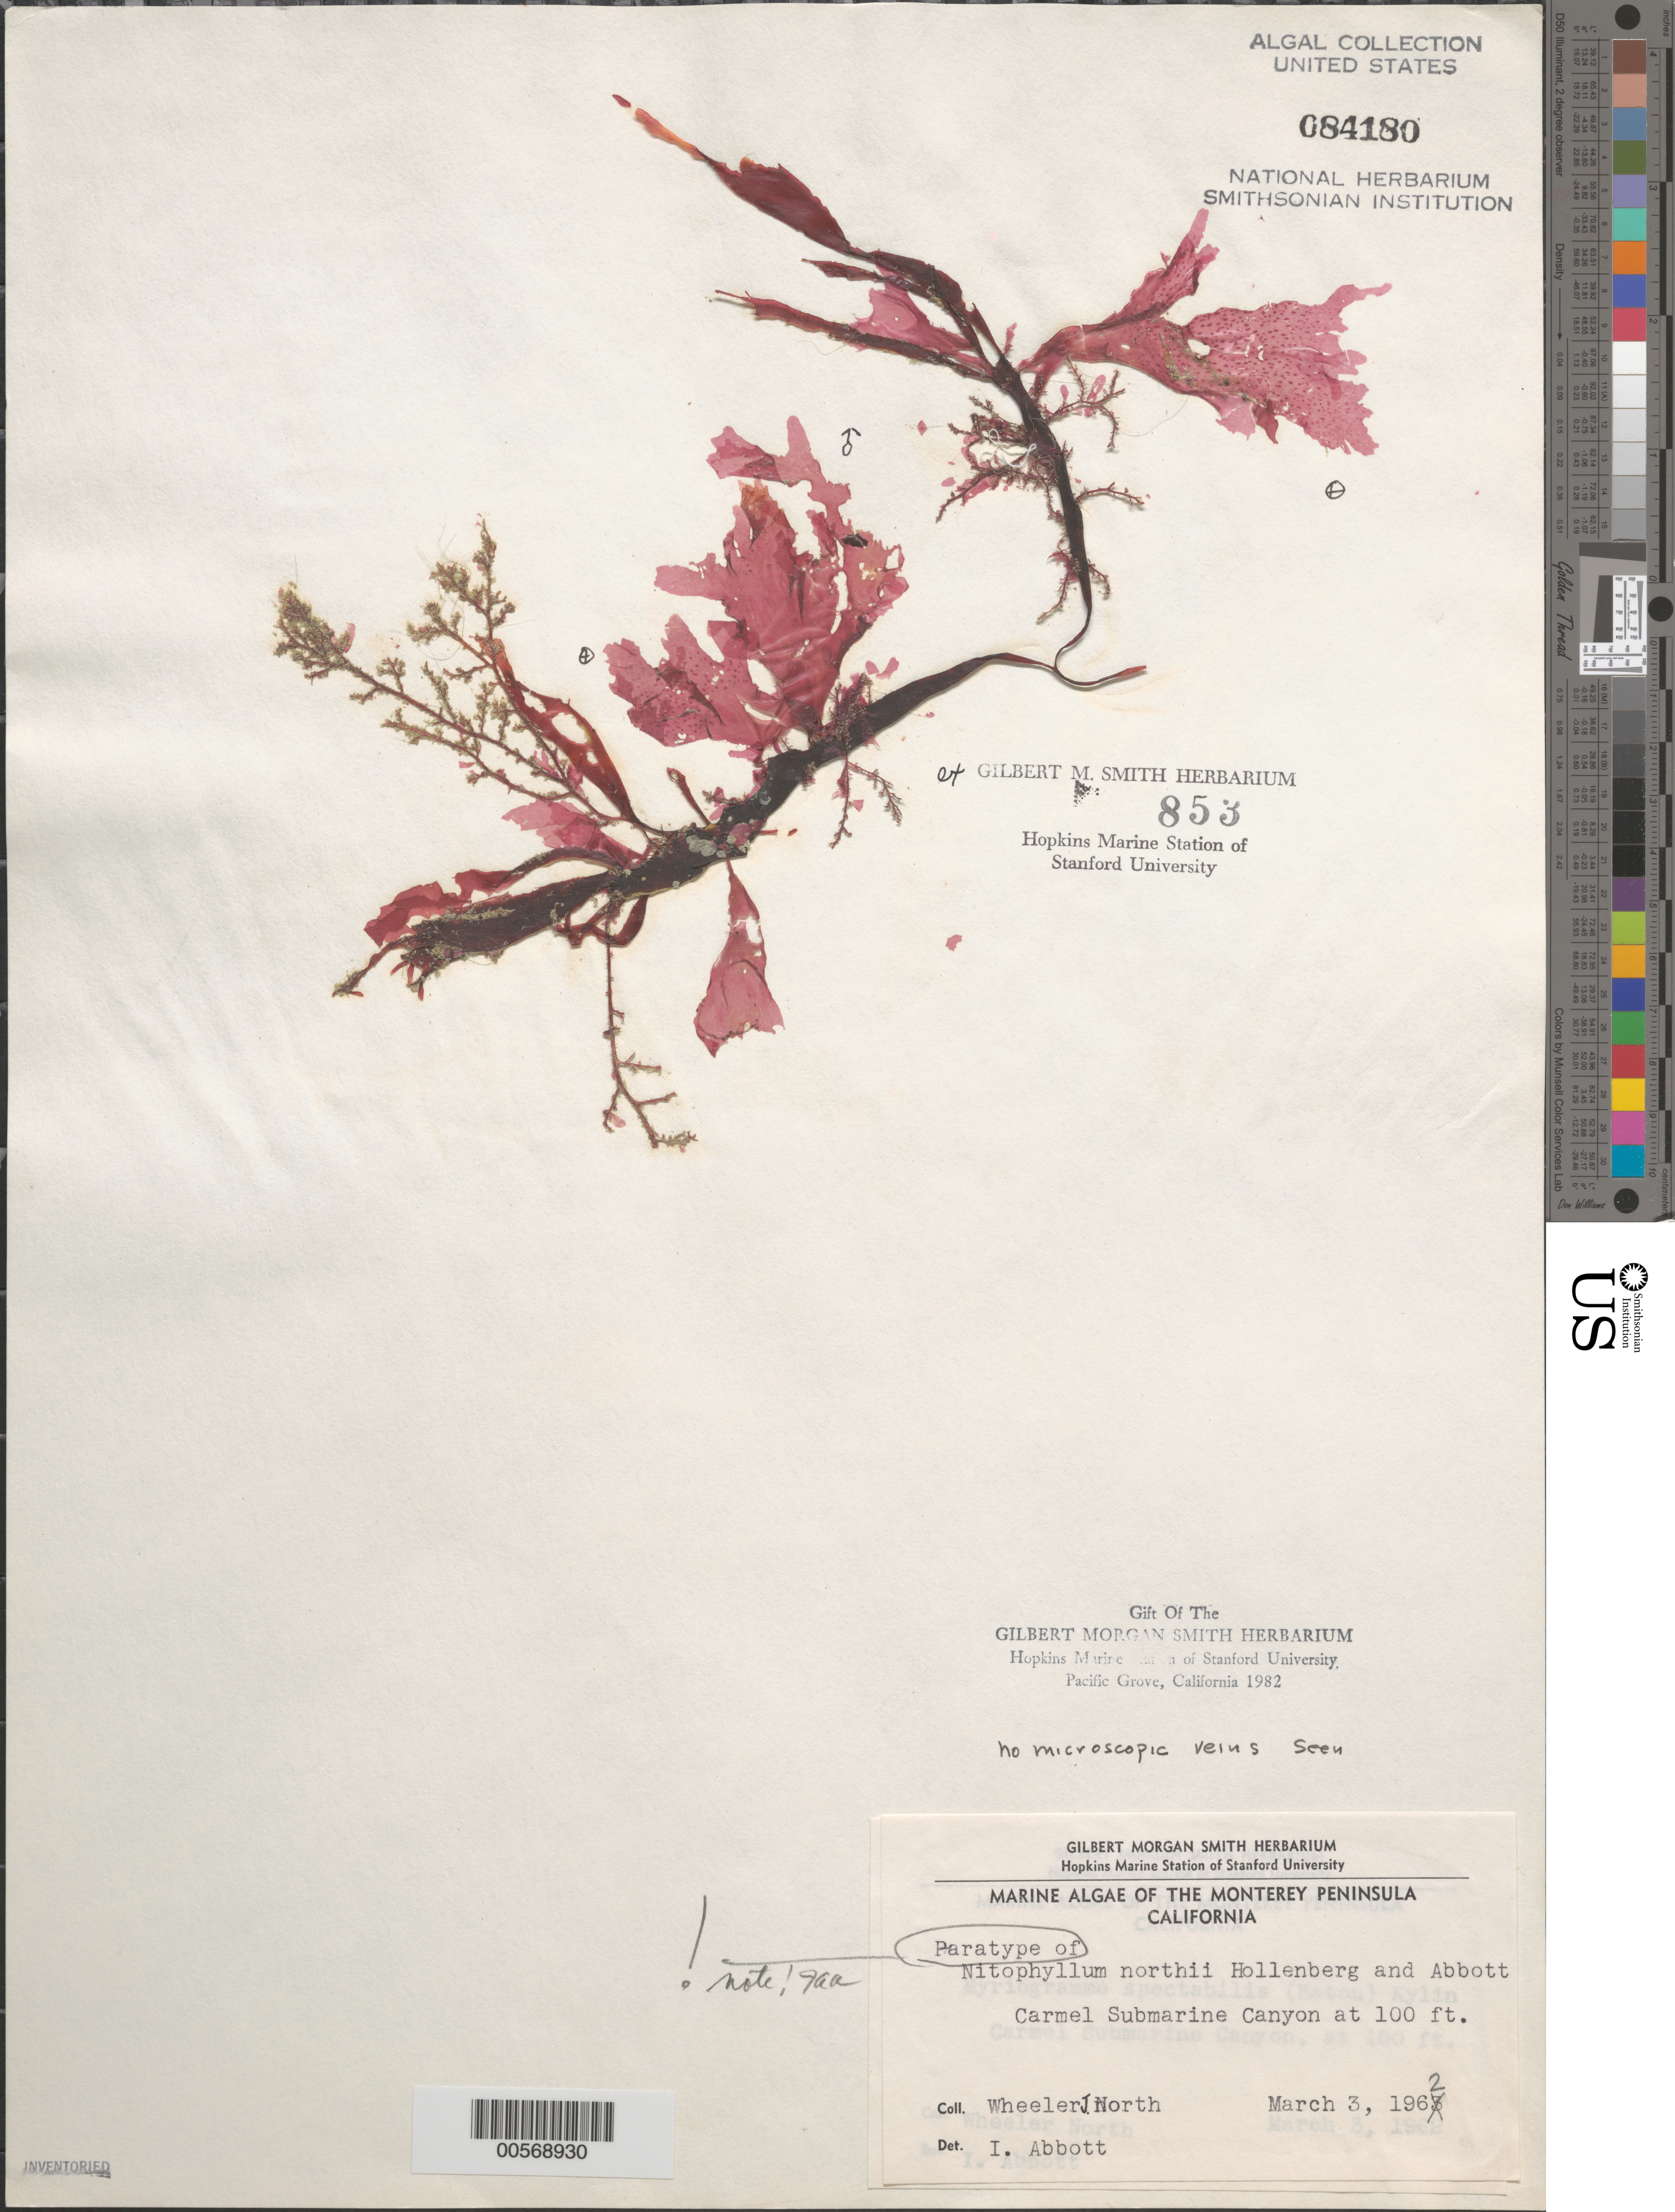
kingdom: Plantae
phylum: Rhodophyta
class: Florideophyceae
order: Ceramiales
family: Delesseriaceae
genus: Nitophyllum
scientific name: Nitophyllum northii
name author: Hollenb. & I.A. Abbott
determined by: Abbott, Isabella A.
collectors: W. North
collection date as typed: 03 Mar 1962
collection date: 1962-03-03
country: United States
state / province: California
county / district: Monterey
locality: Carmel Submarine Canyon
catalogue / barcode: US 84180